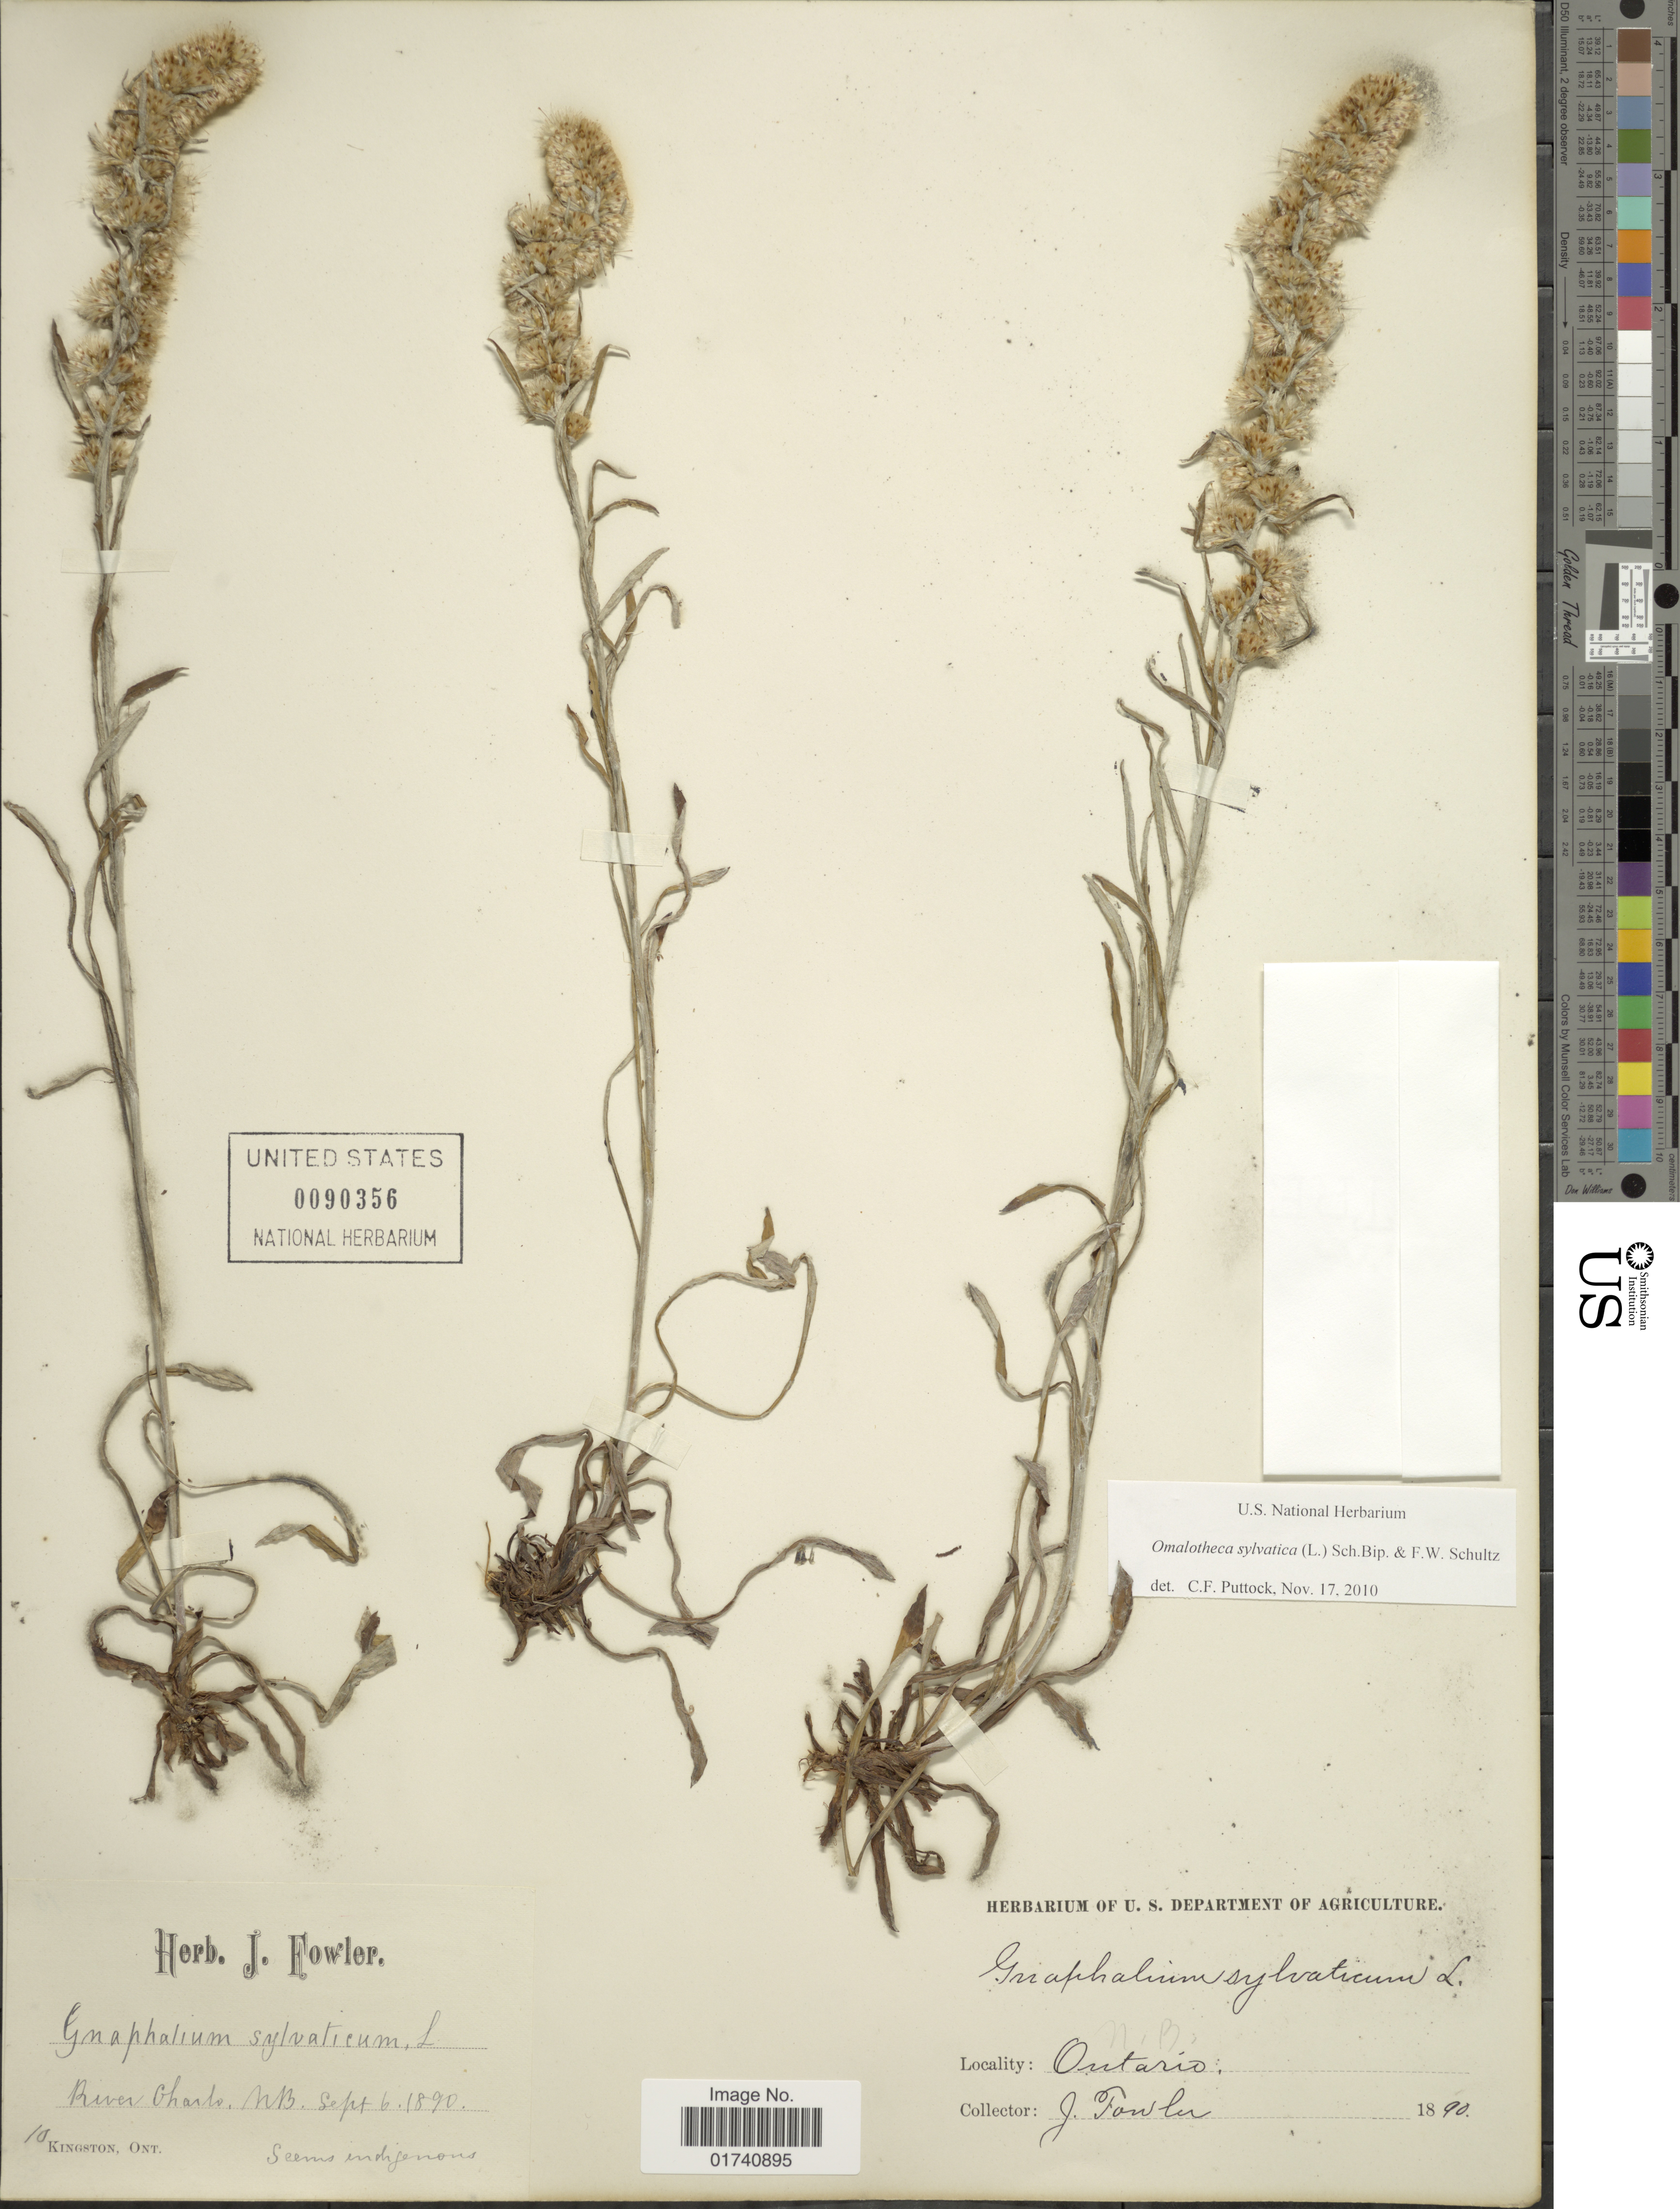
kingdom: Plantae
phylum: Tracheophyta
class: Magnoliopsida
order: Asterales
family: Asteraceae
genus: Omalotheca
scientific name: Omalotheca sylvatica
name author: (L.) Sch. Bip. & F.W. Schultz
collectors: J. P. Fowler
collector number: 10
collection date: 1890-09-06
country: Canada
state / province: New Brunswick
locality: River Charle. NB.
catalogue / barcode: US 90356